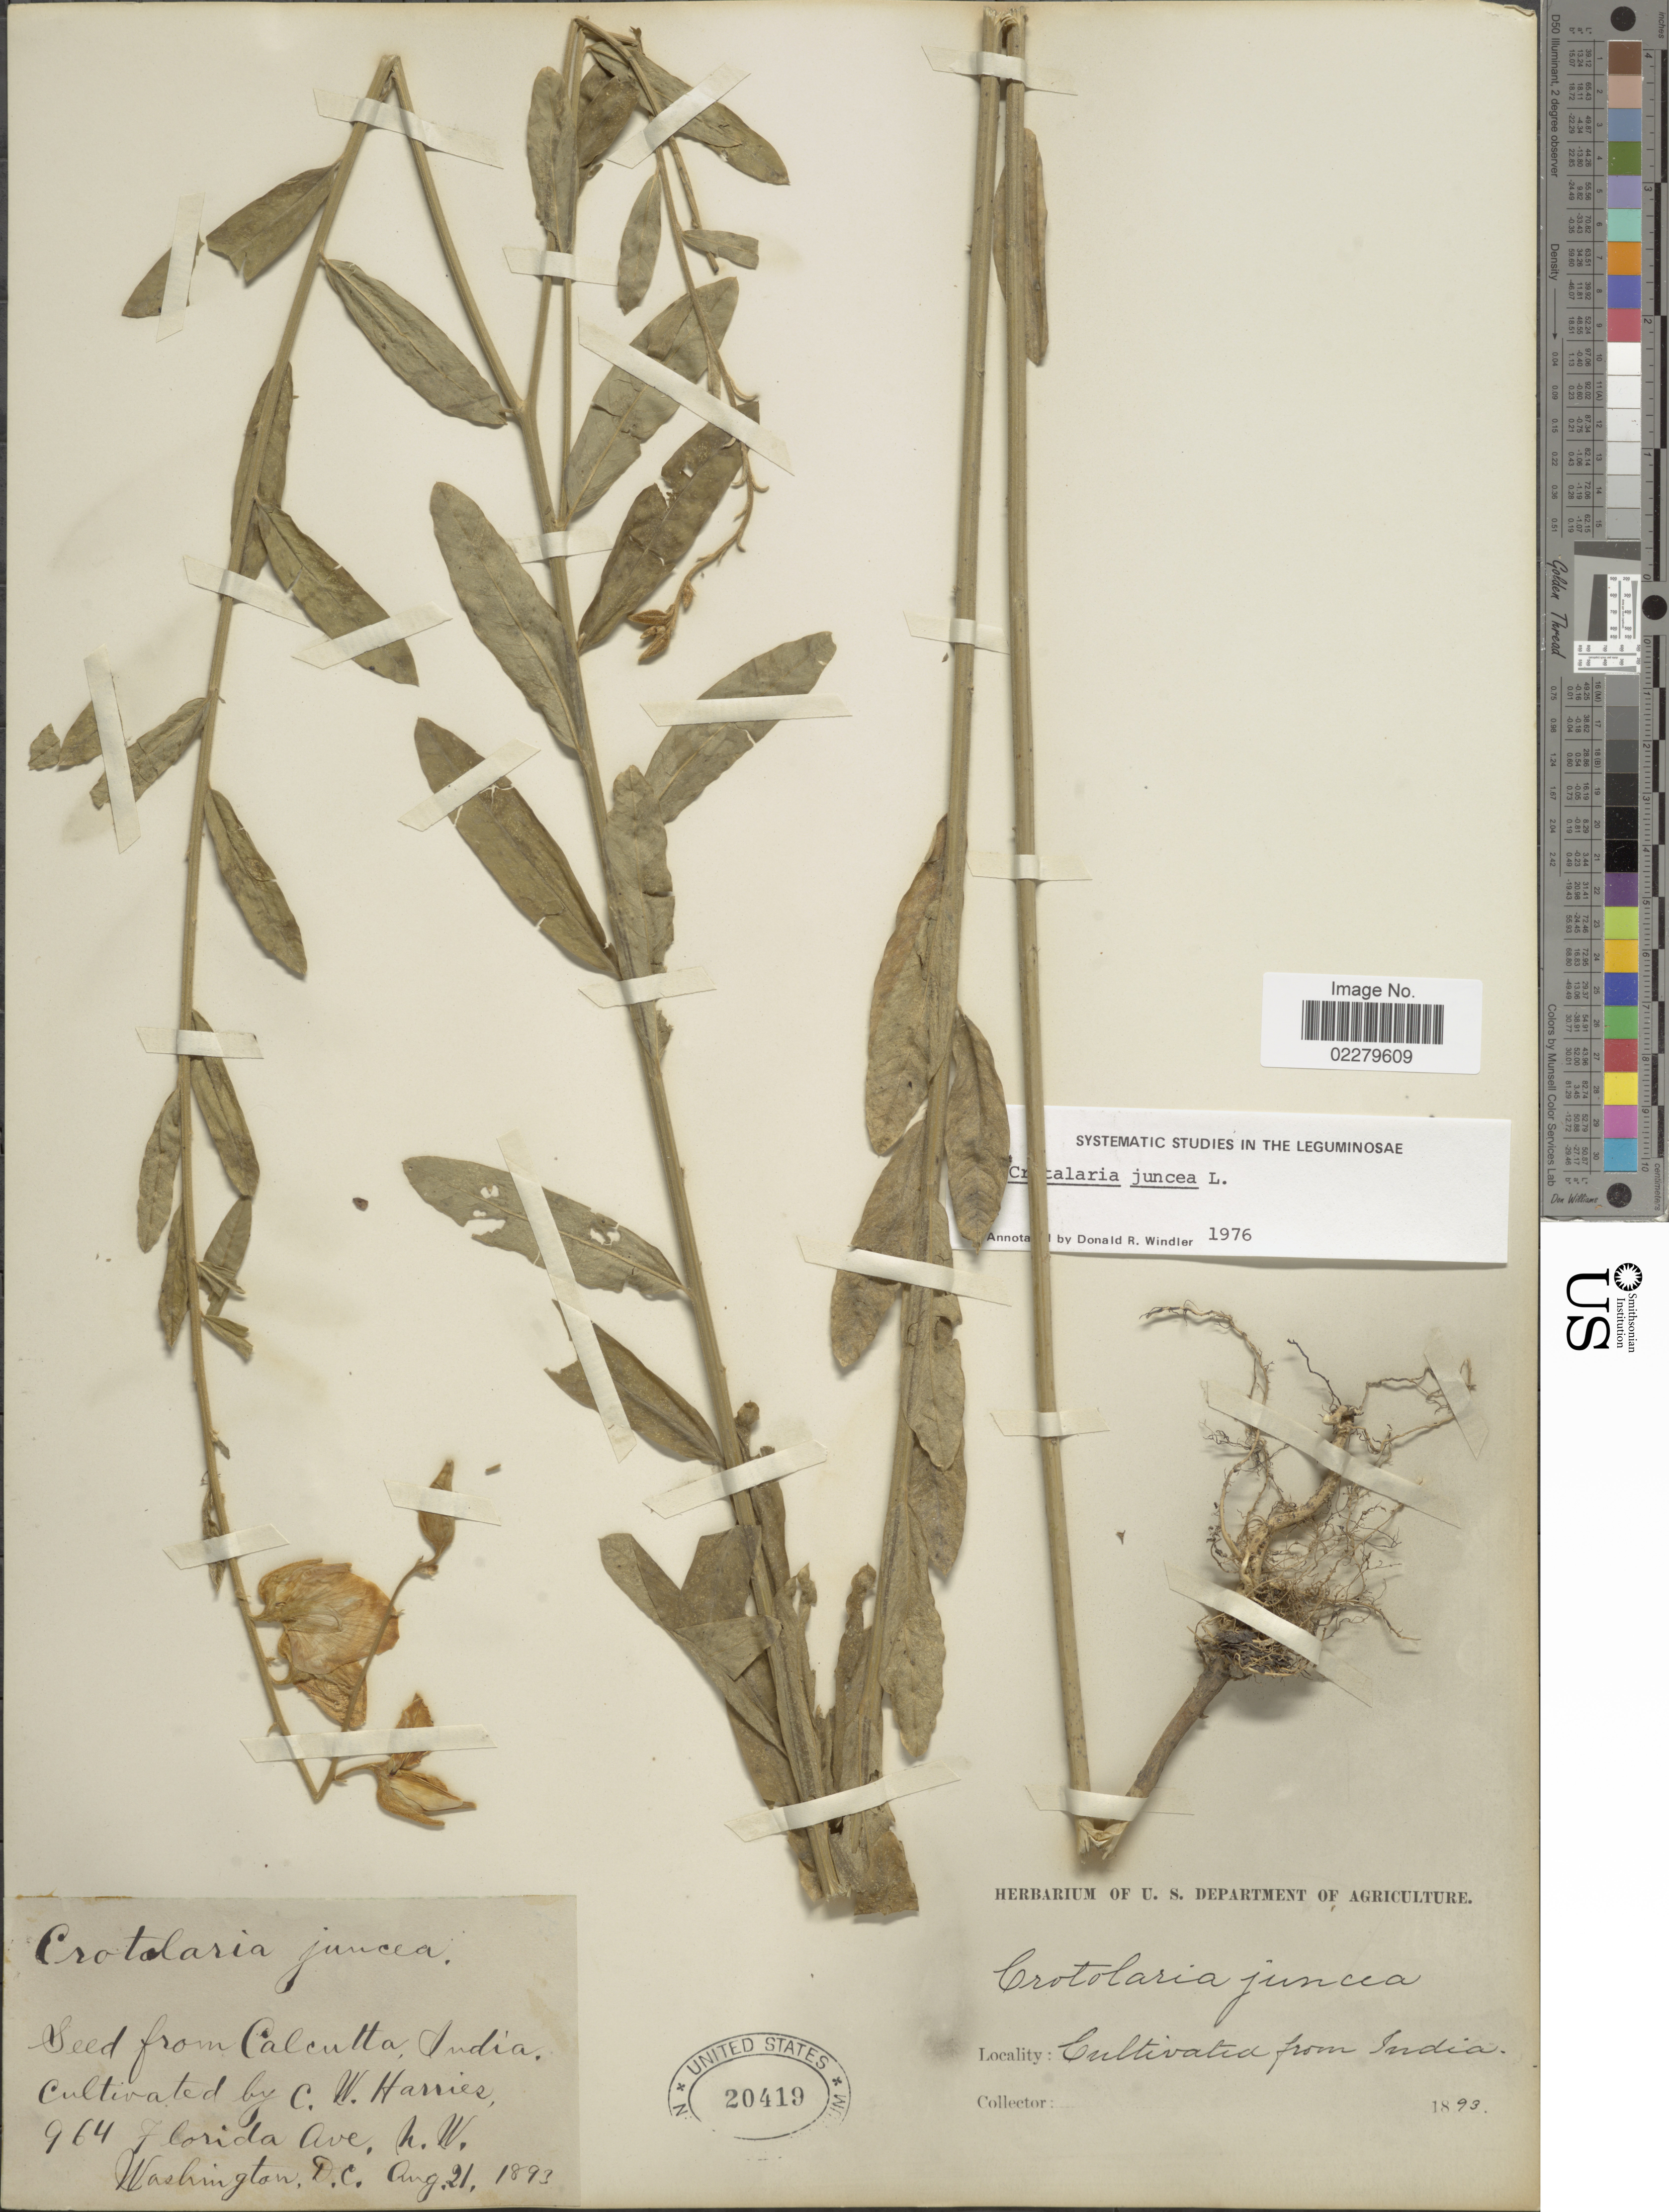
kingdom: Plantae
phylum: Tracheophyta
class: Magnoliopsida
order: Fabales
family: Fabaceae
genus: Crotalaria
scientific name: Crotalaria juncea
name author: L.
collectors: U.S. Department of Agriculture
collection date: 1893-08-21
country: United States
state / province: District of Columbia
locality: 964 FLorida Ave, N.W. Washington D.C.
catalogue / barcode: US 20419